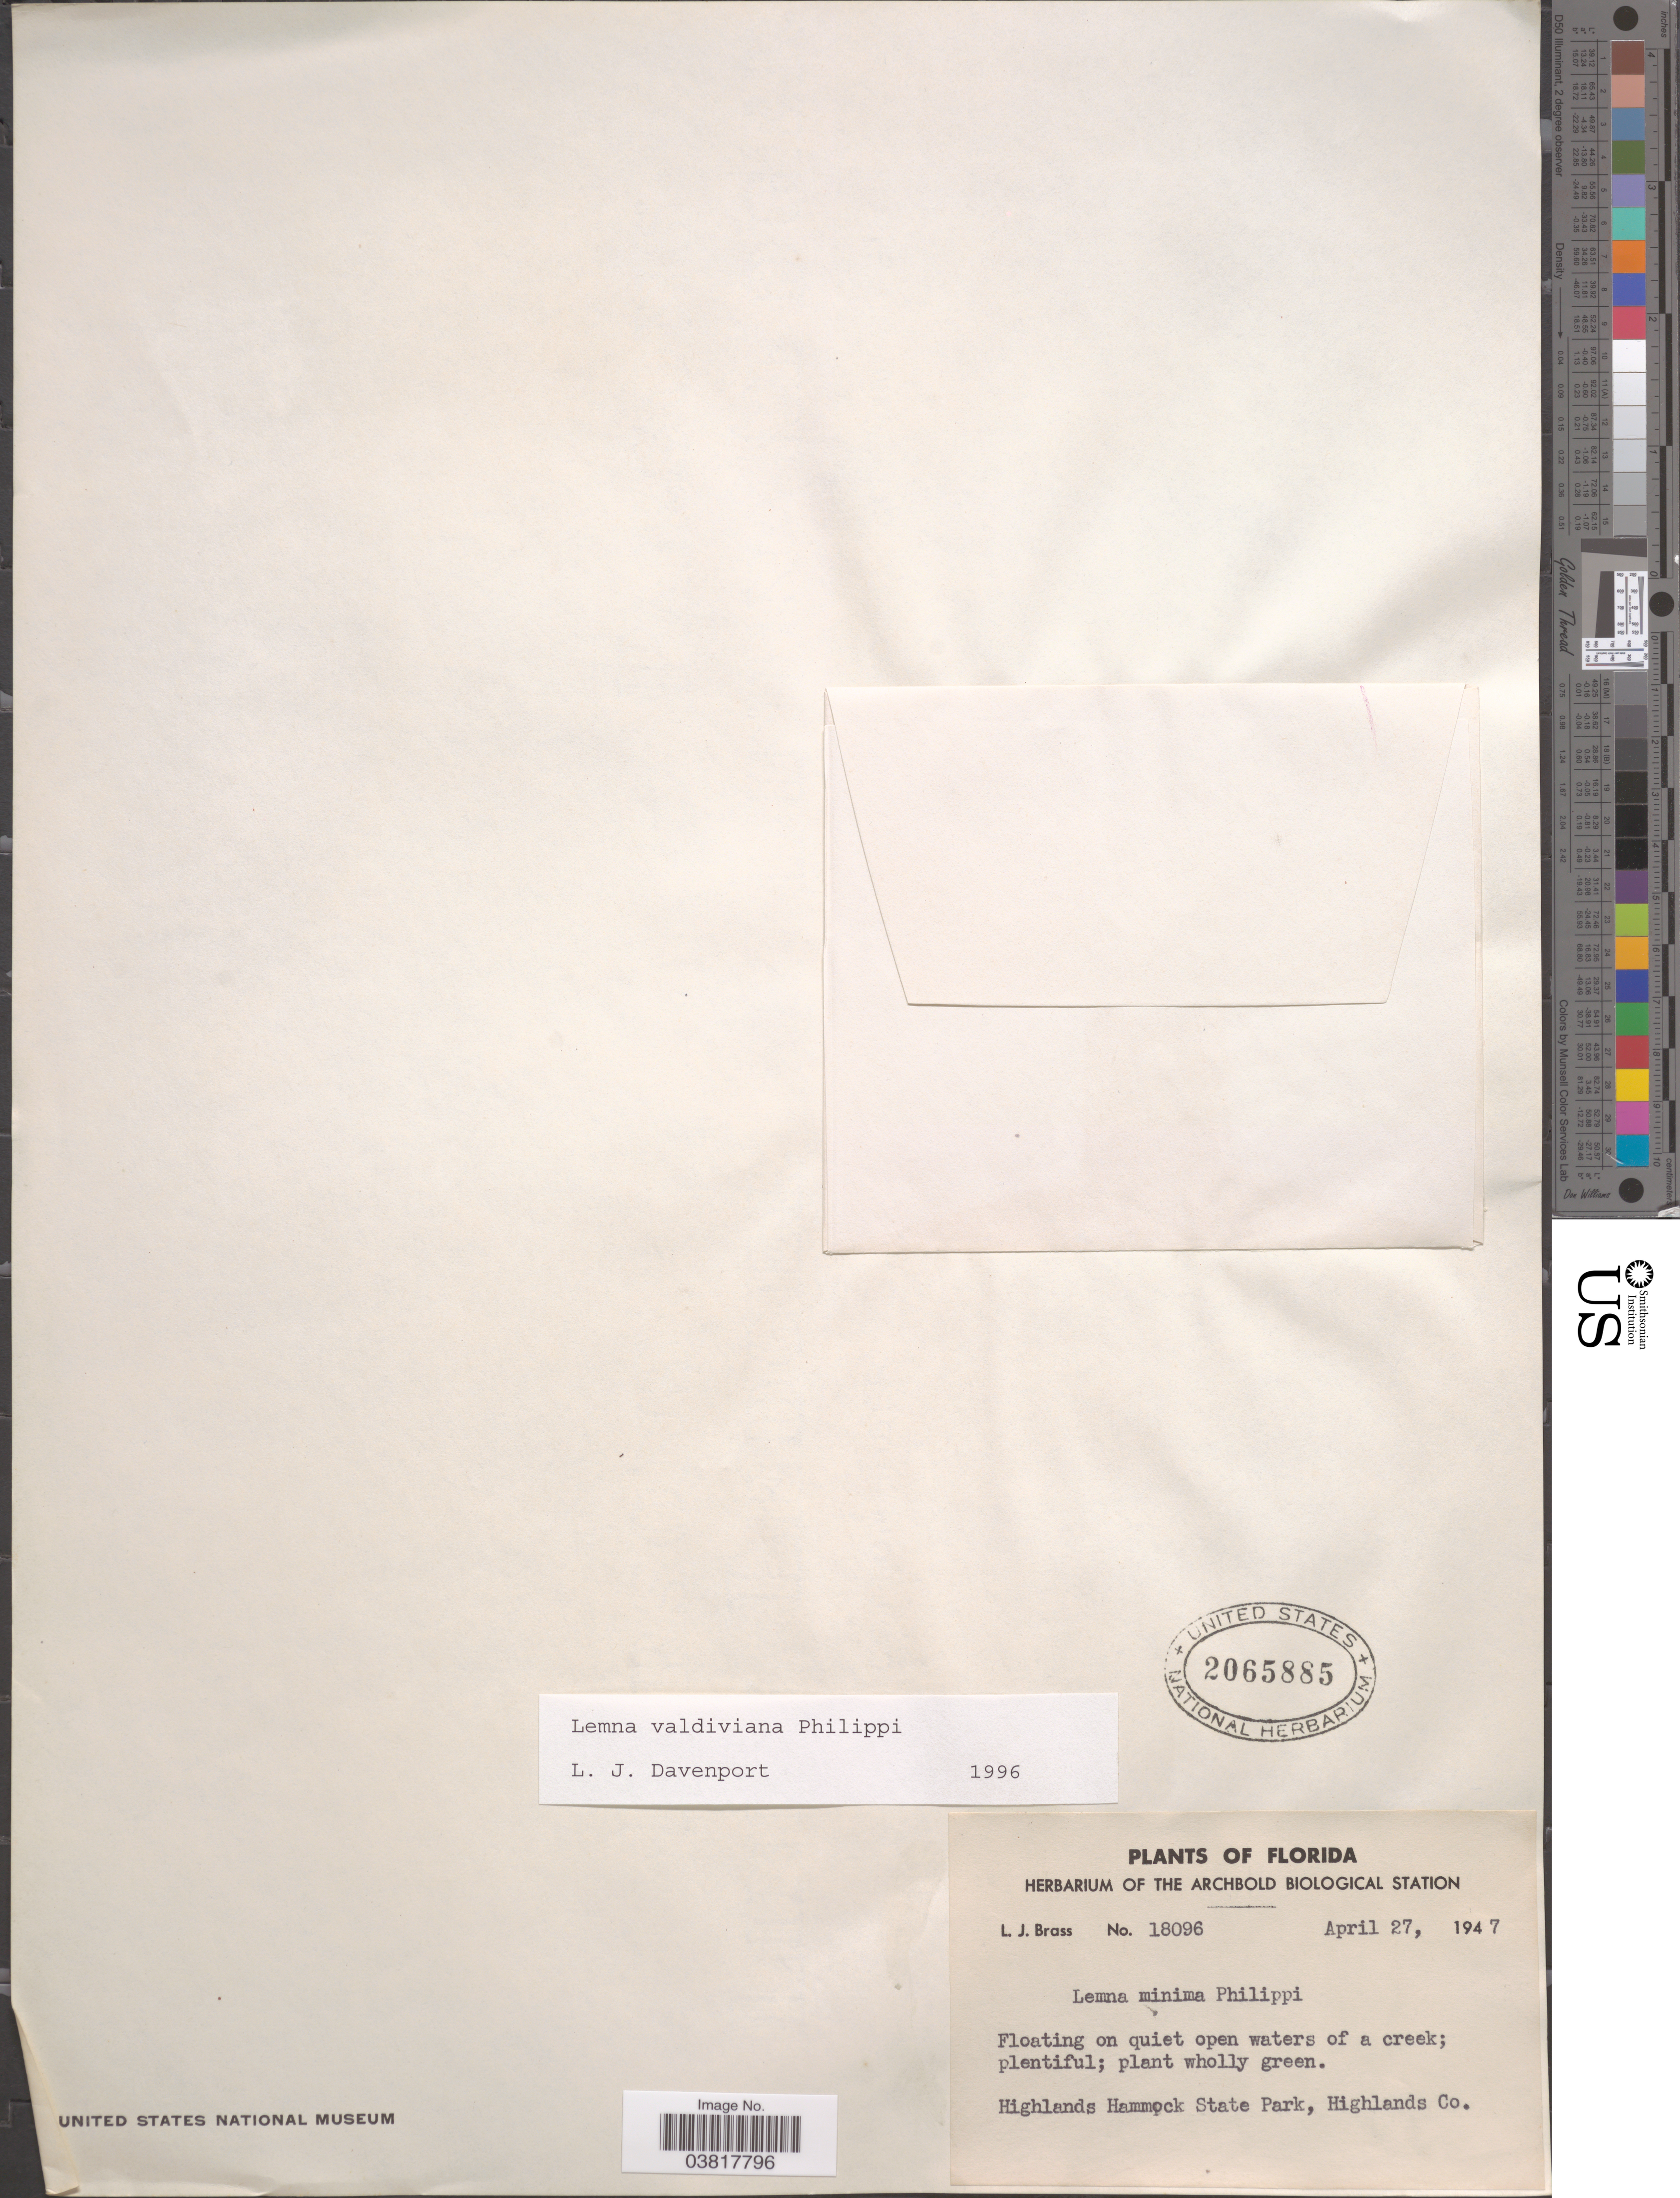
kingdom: Plantae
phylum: Tracheophyta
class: Liliopsida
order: Alismatales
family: Araceae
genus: Lemna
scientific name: Lemna valdiviana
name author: Phil.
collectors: L. J. Brass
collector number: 18096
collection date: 1947-04-27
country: United States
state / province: Florida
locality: On quiet open waters of a creek. Highlands Hammock State Park, Highlands Co.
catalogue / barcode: US 2065885